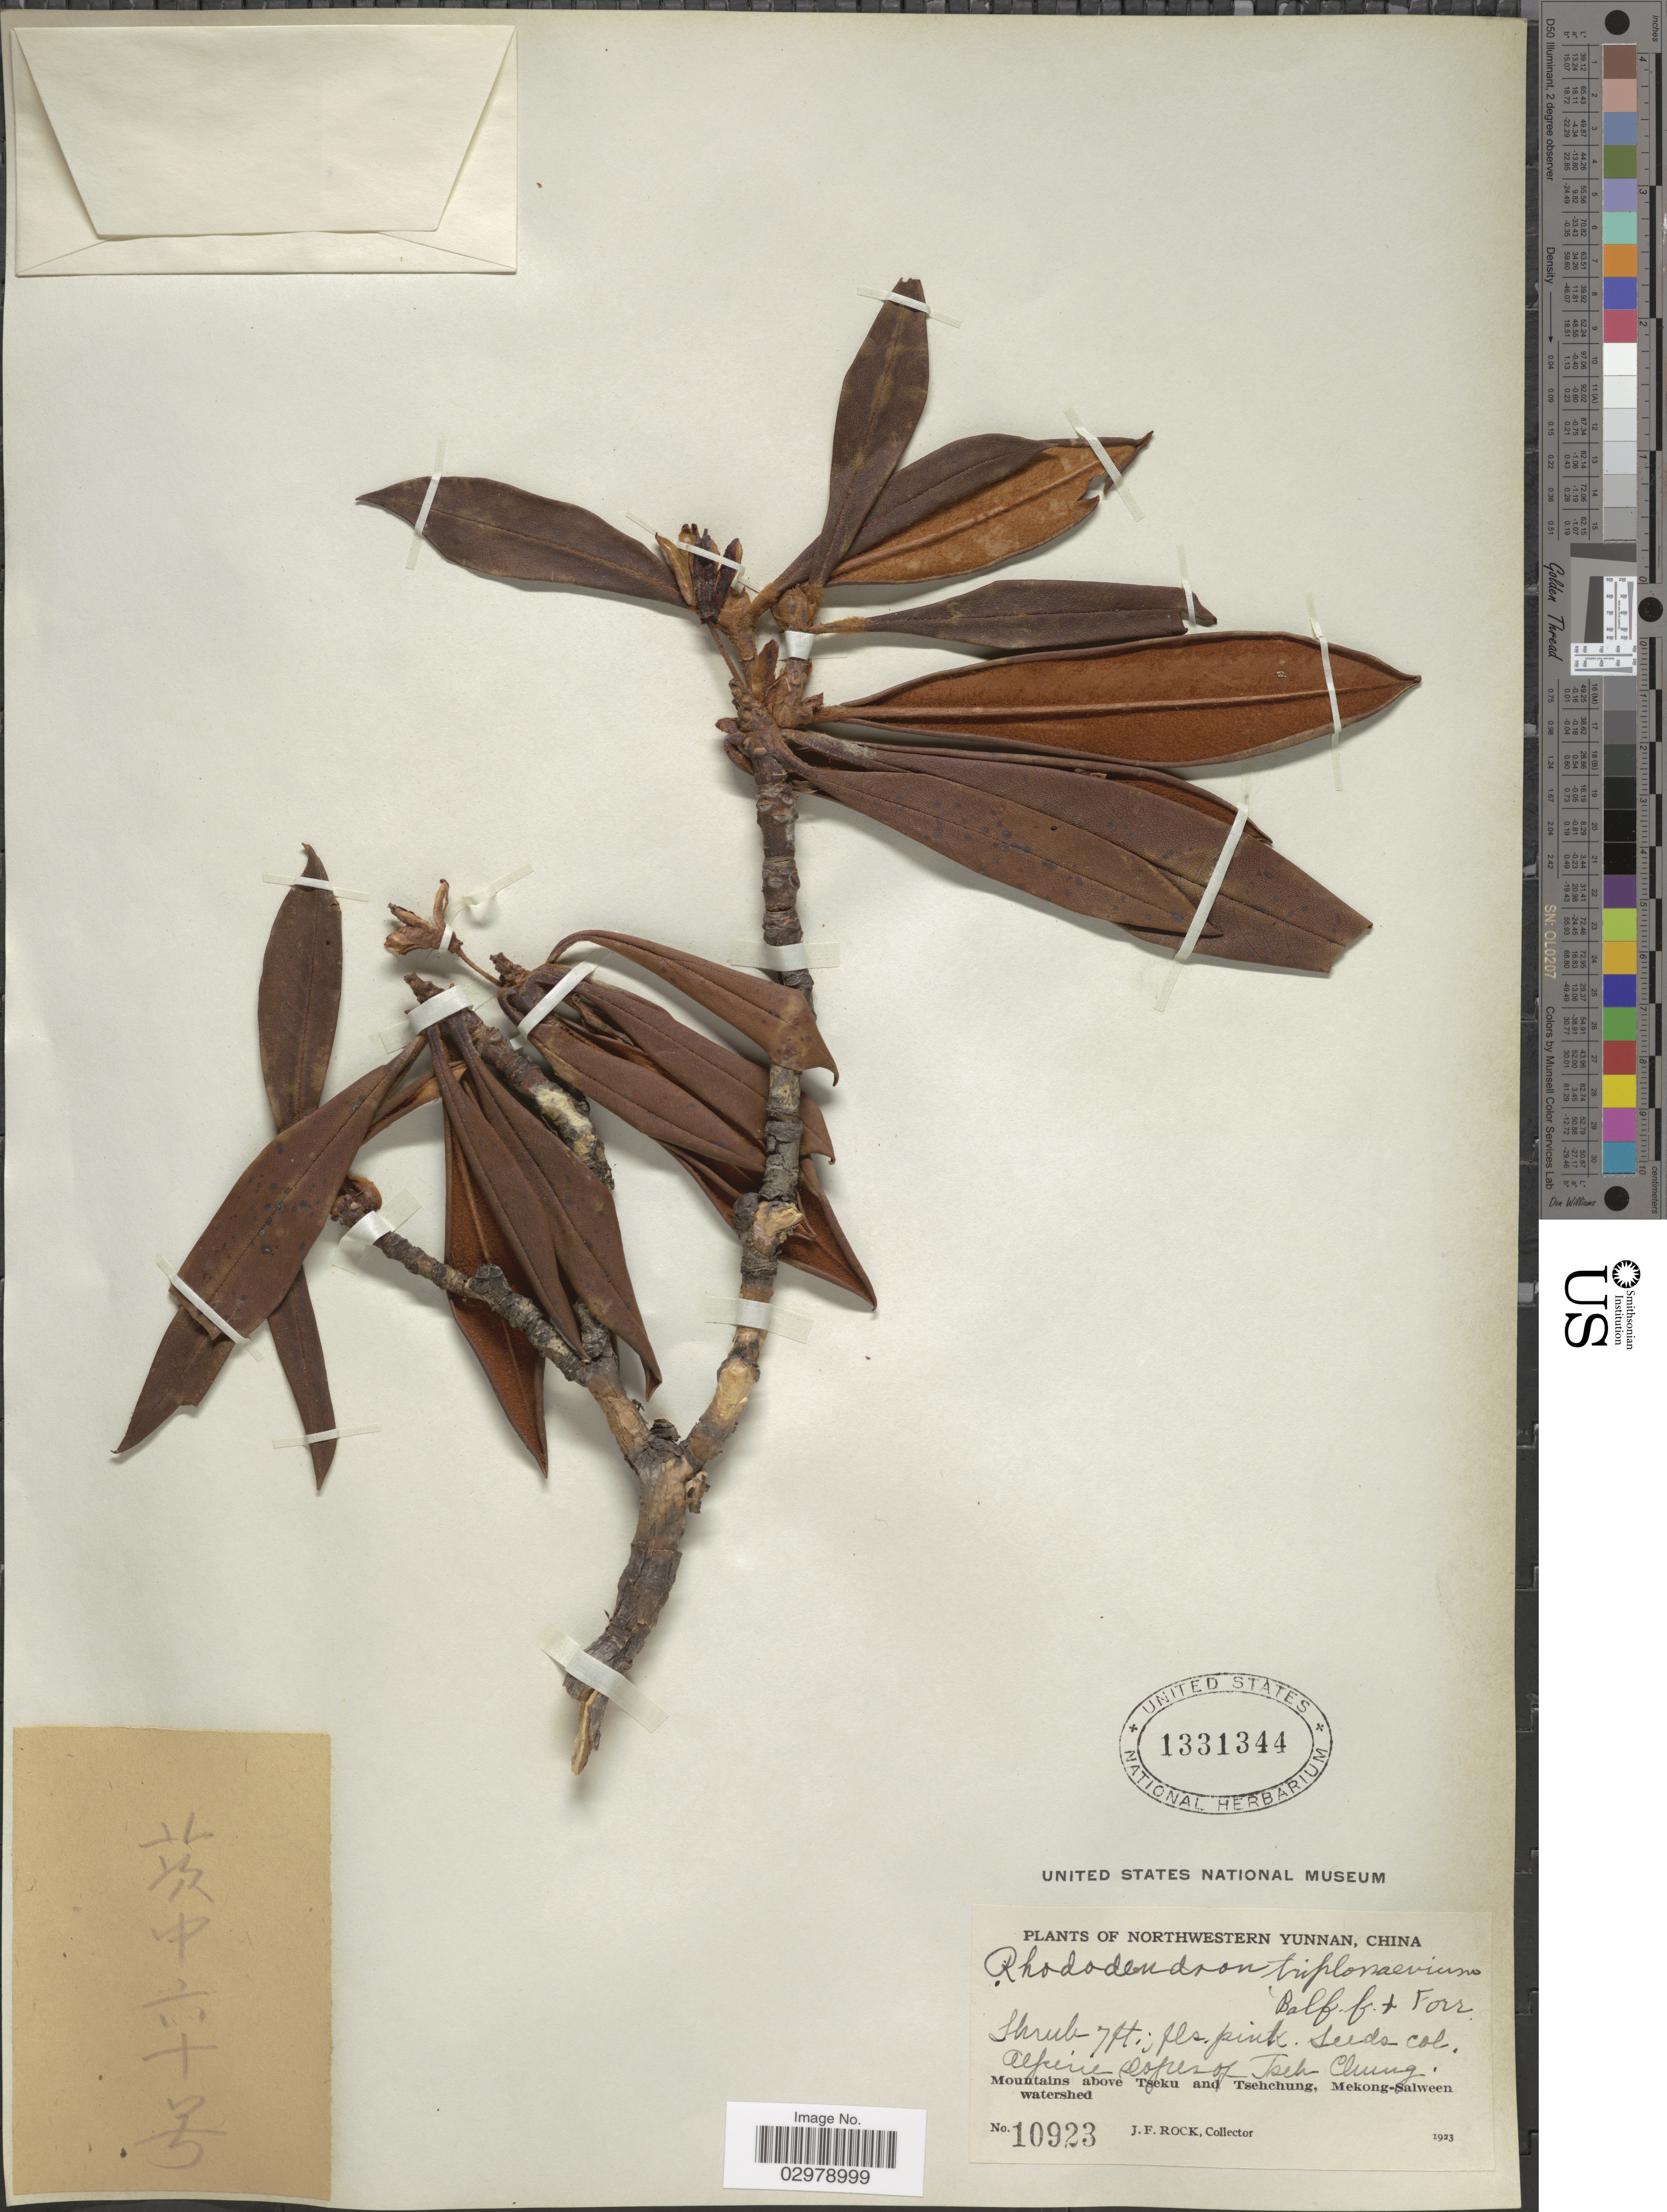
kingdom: Plantae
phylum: Tracheophyta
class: Magnoliopsida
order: Ericales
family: Ericaceae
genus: Rhododendron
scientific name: Rhododendron triplonaevium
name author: Balf. f. & Forrest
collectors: J. Rock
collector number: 10923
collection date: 1923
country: China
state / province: Yunnan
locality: Northwestern Yunnan. Alpine slopes of Tseh Chung. Mountains above Tseku and Tsehchung, Mekong-Salween watershed.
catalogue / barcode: US 1331344